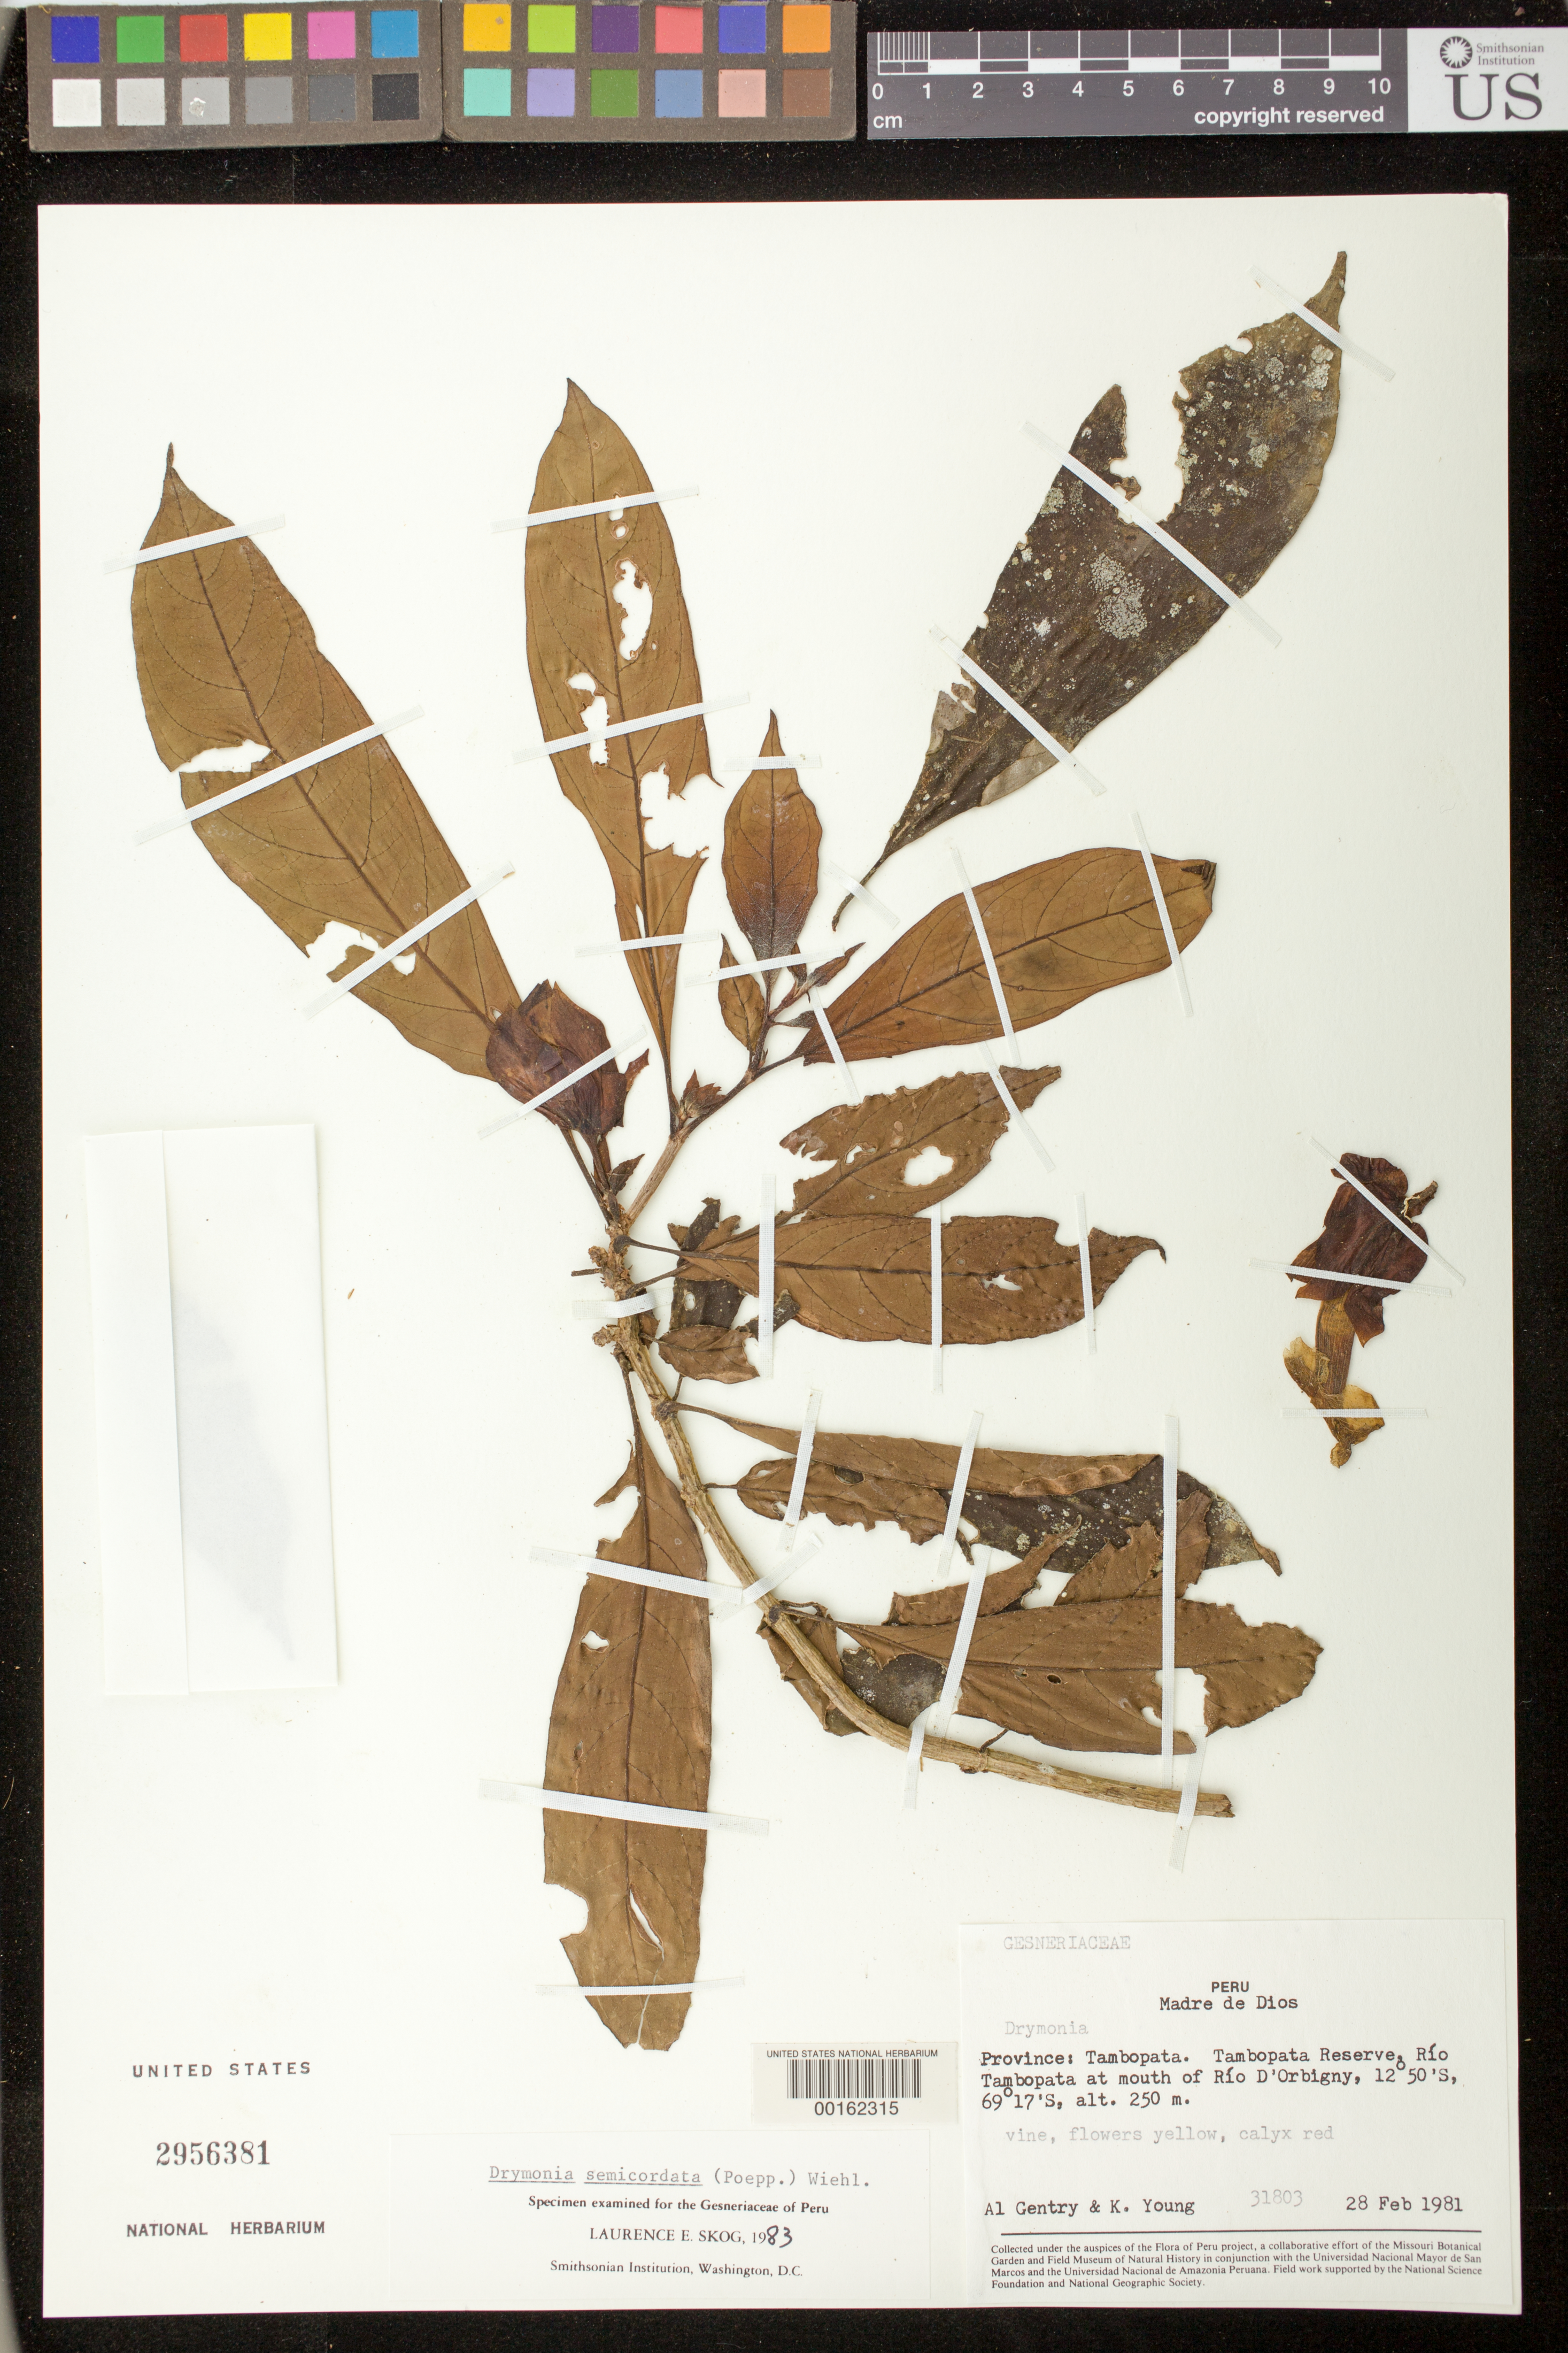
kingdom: Plantae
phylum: Tracheophyta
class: Magnoliopsida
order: Lamiales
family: Gesneriaceae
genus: Drymonia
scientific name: Drymonia semicordata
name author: (Poepp.) Wiehler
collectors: A. H. Gentry & K. Young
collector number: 31803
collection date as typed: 28 Feb 1981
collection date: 1981-02-28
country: Peru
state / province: Madre de Dios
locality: Prov. Tambopata, Tambopata Reserve, Rio Tambopata at mouth of Rio D'Orbigny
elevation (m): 250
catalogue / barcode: US 2956381